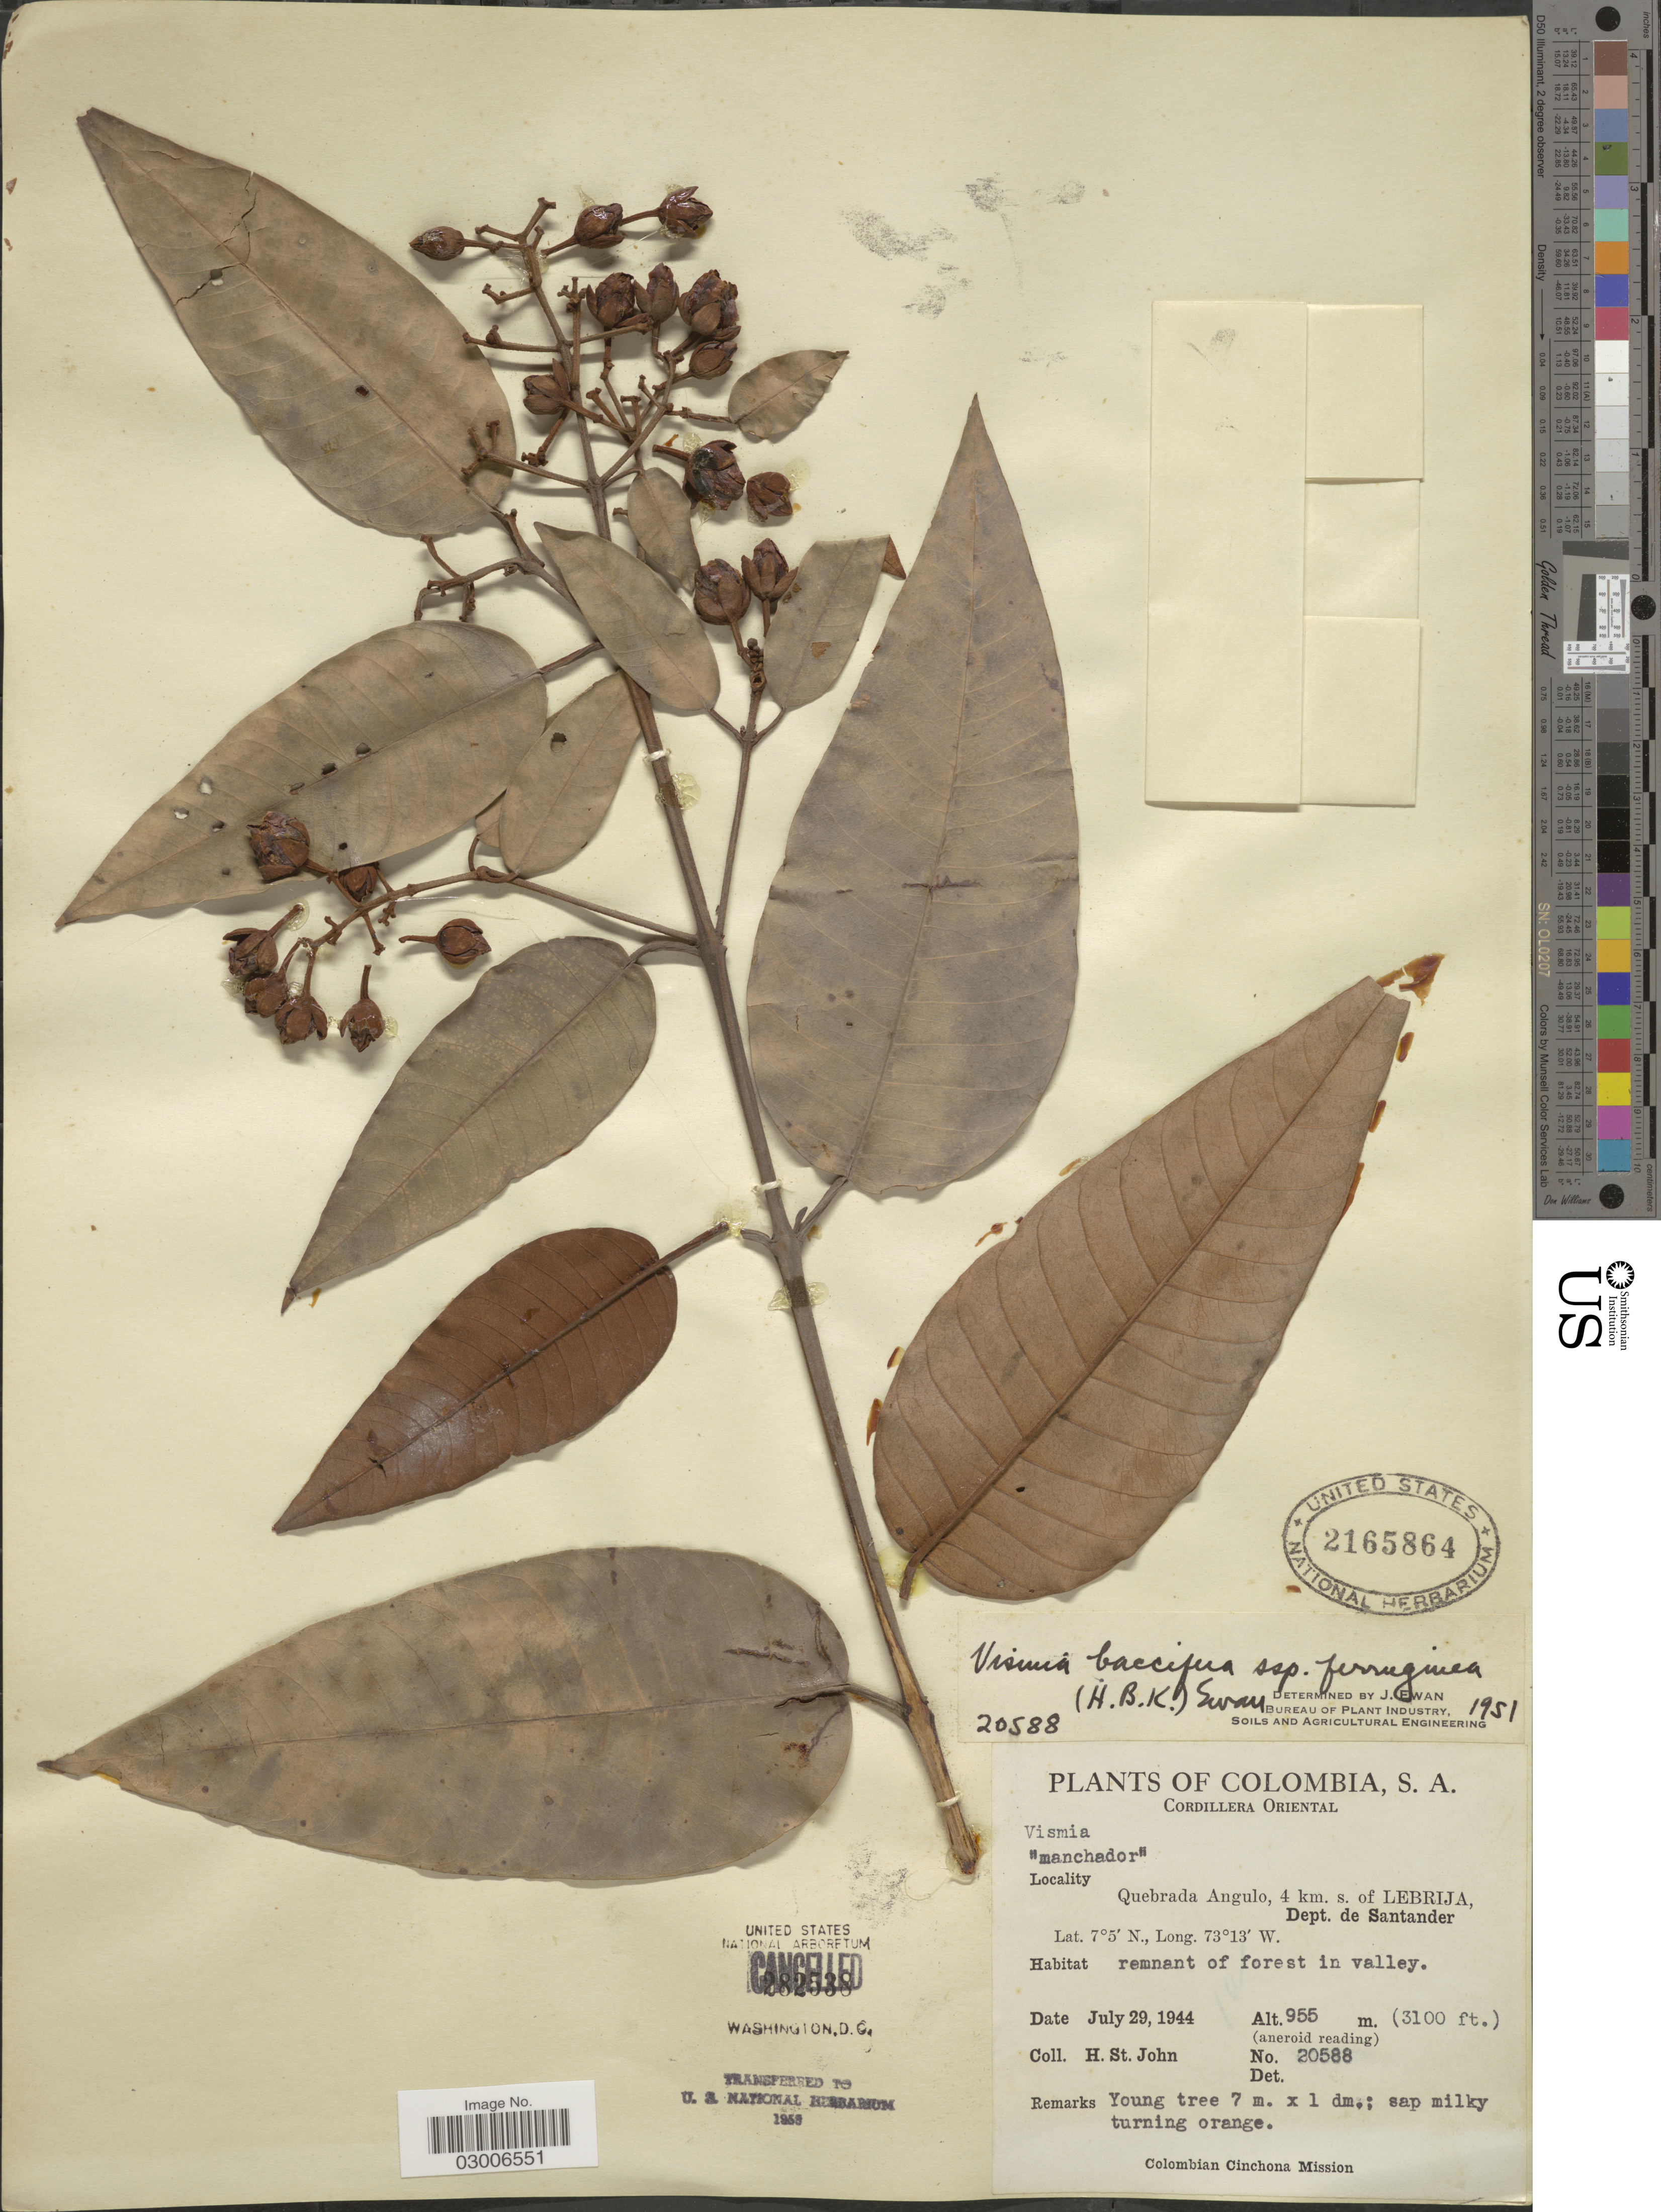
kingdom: Plantae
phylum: Tracheophyta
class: Magnoliopsida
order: Malpighiales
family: Hypericaceae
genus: Vismia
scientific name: Vismia baccifera subsp. ferruginea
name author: (Kunth) Ewan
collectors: H. St. John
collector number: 20588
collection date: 1944-07-29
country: Colombia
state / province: Santander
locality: Cordillera Oriental, Quebrada Angulo, 4 km. s. of Lebrija, Dept. de Santander.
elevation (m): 955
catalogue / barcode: US 2165864